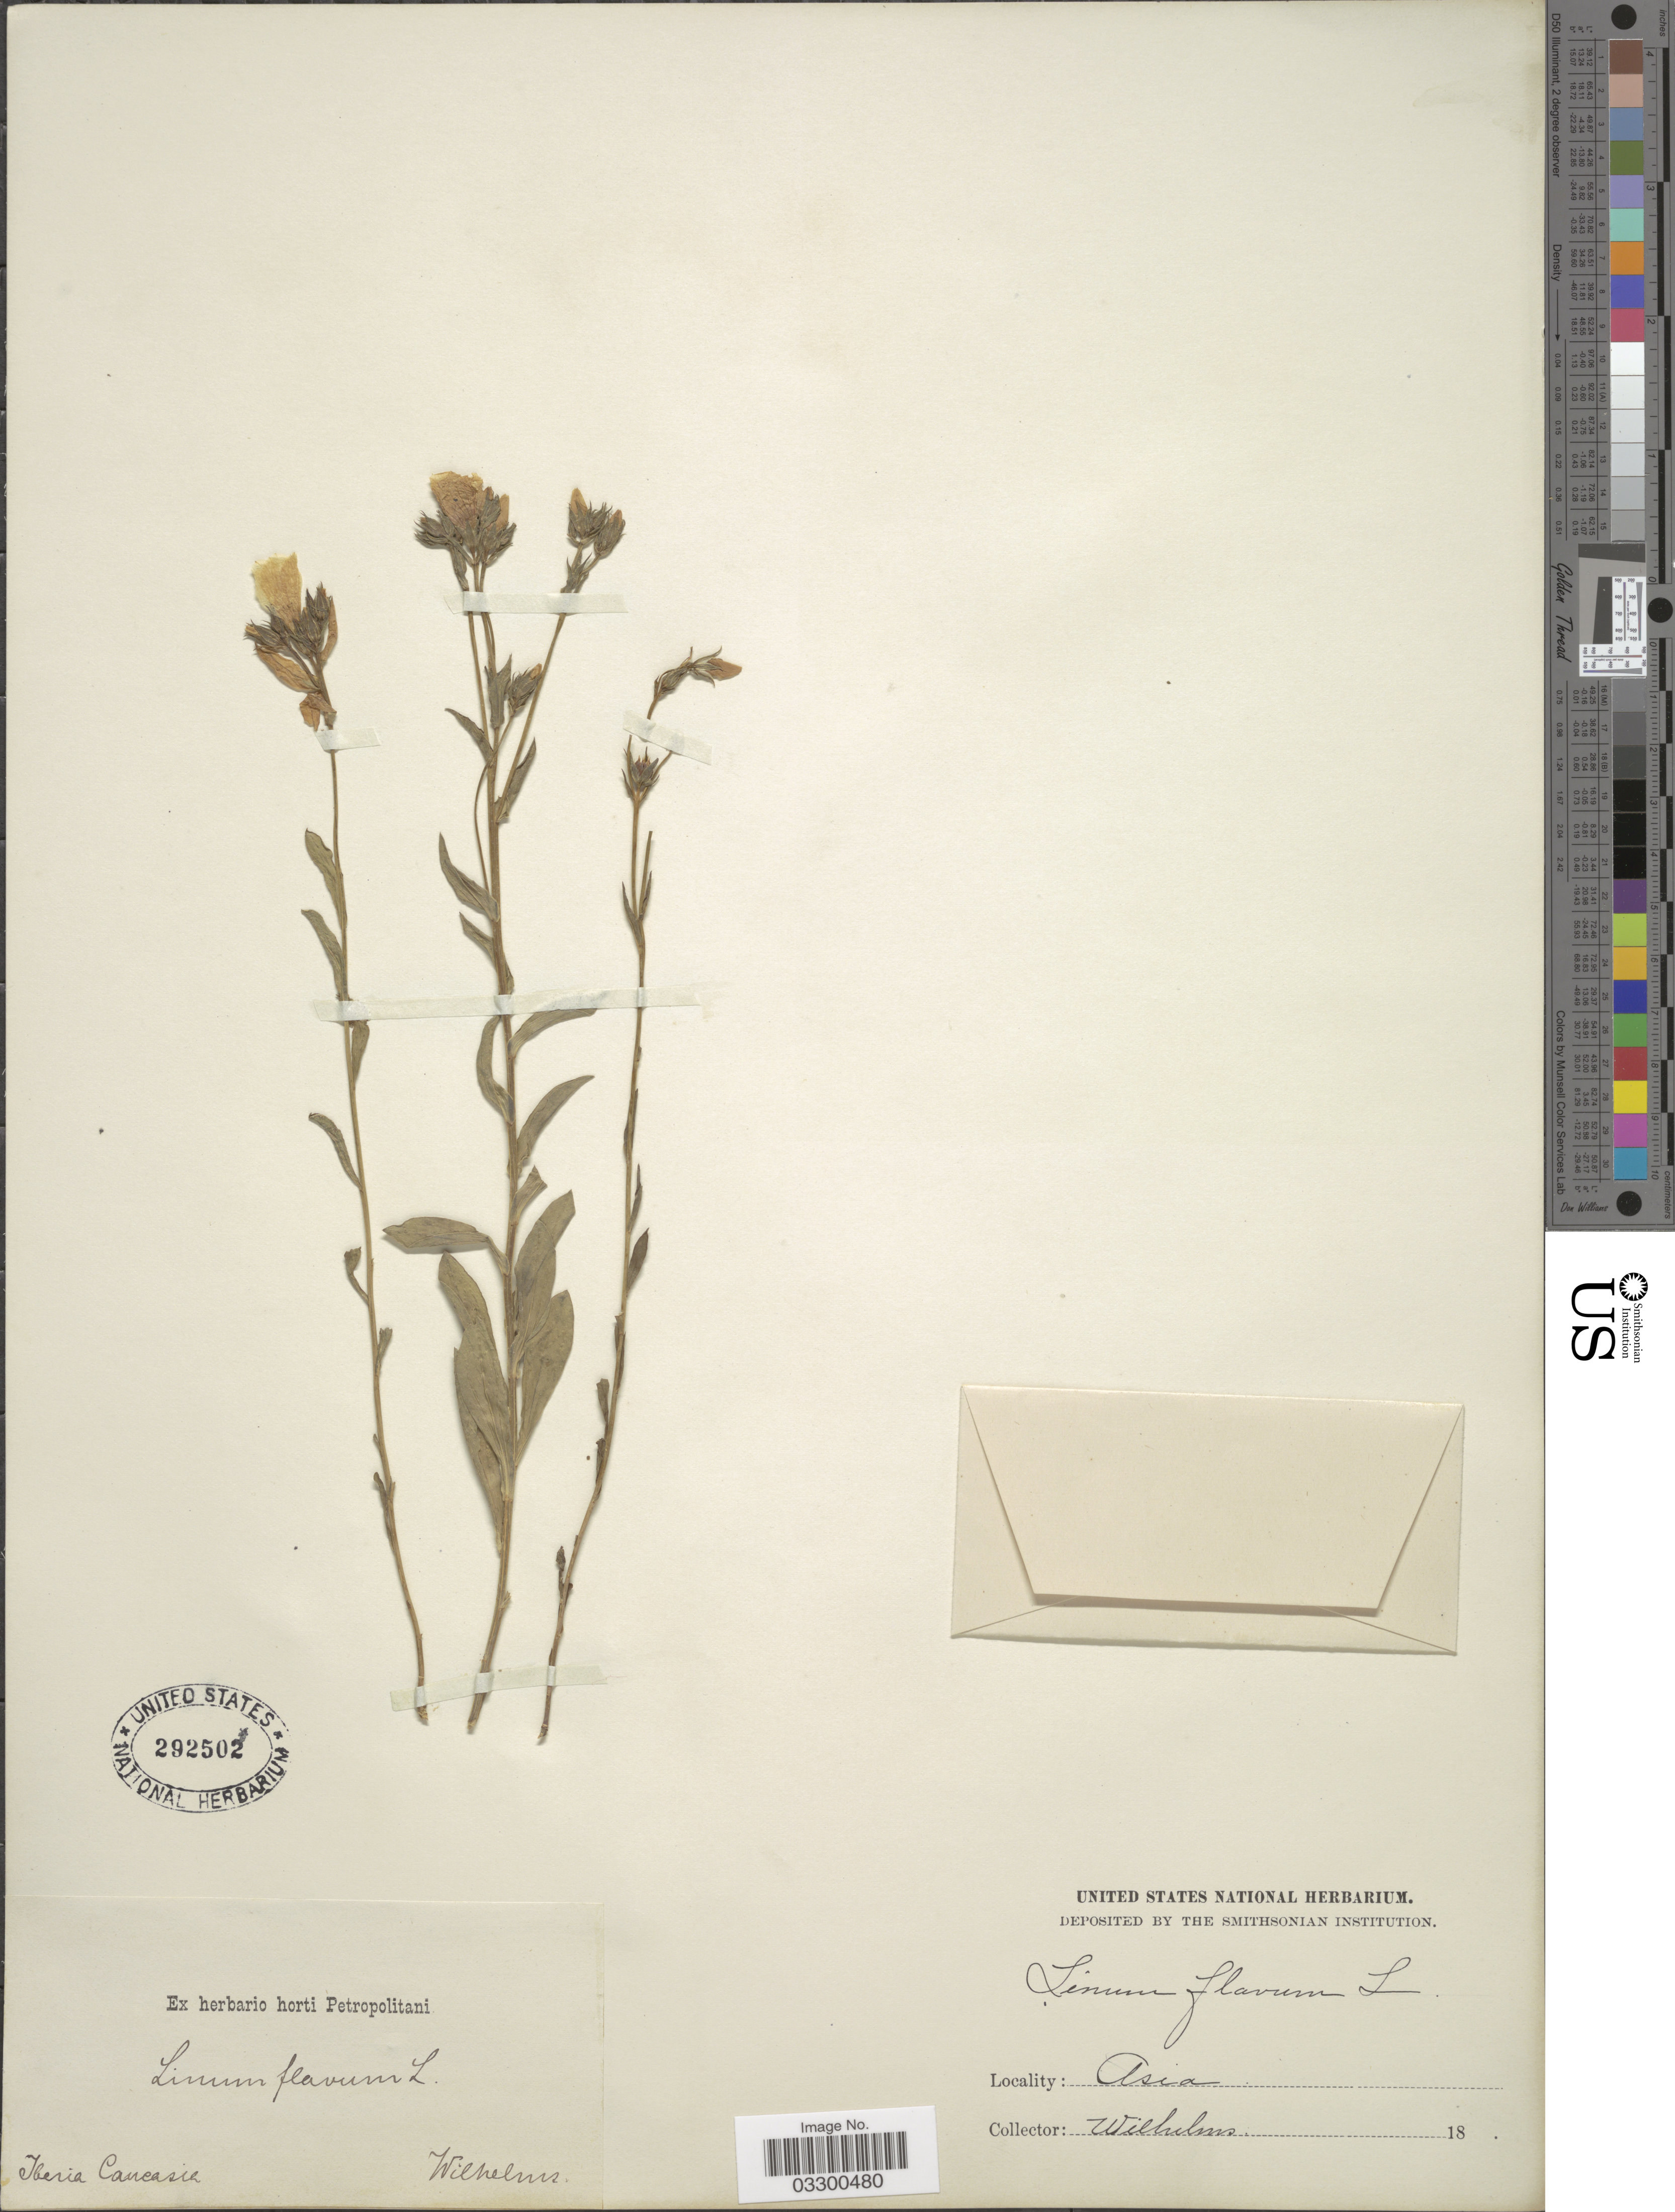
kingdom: Plantae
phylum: Tracheophyta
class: Magnoliopsida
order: Malpighiales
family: Linaceae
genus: Linum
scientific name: Linum flavum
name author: L.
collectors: C. Wilhelms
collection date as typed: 18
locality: Iberia Caucasia. Asia.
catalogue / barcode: US 292502